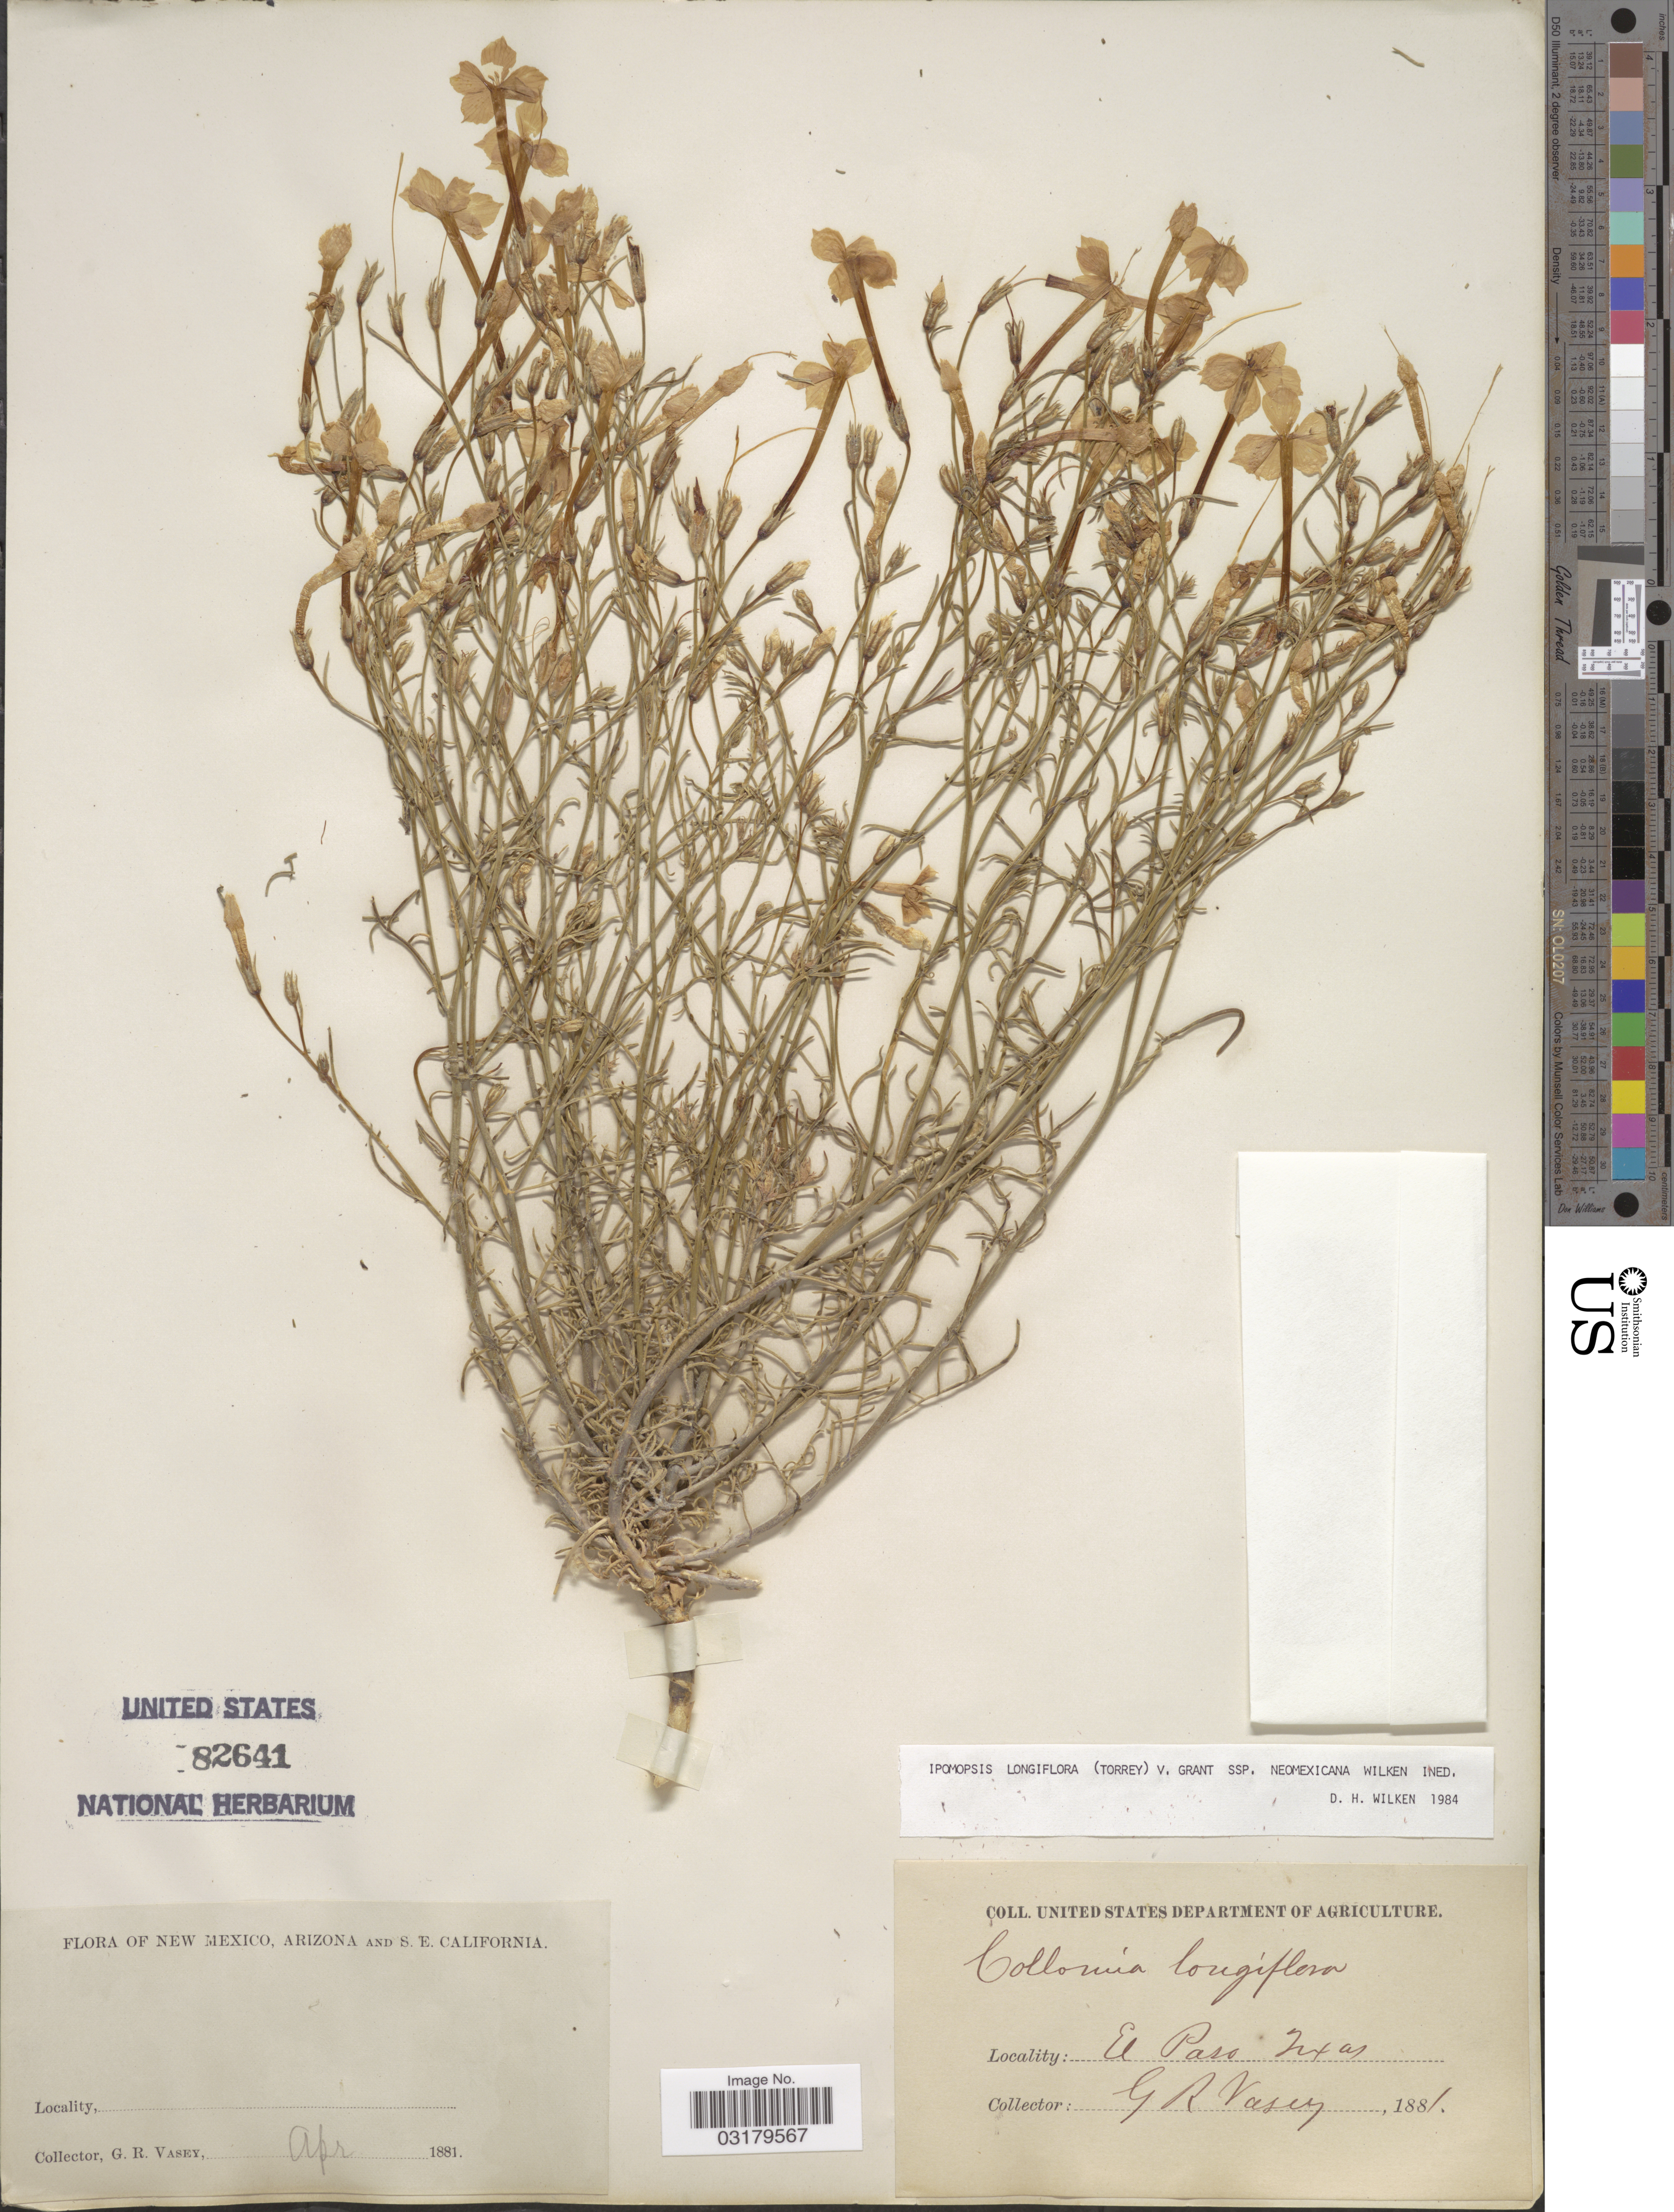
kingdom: Plantae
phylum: Tracheophyta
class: Magnoliopsida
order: Ericales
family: Polemoniaceae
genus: Ipomopsis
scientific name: Ipomopsis longiflora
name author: (Torr.) V.E. Grant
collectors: G. R. Vasey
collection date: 1881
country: United States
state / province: Texas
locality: El Paso.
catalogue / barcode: US 82641